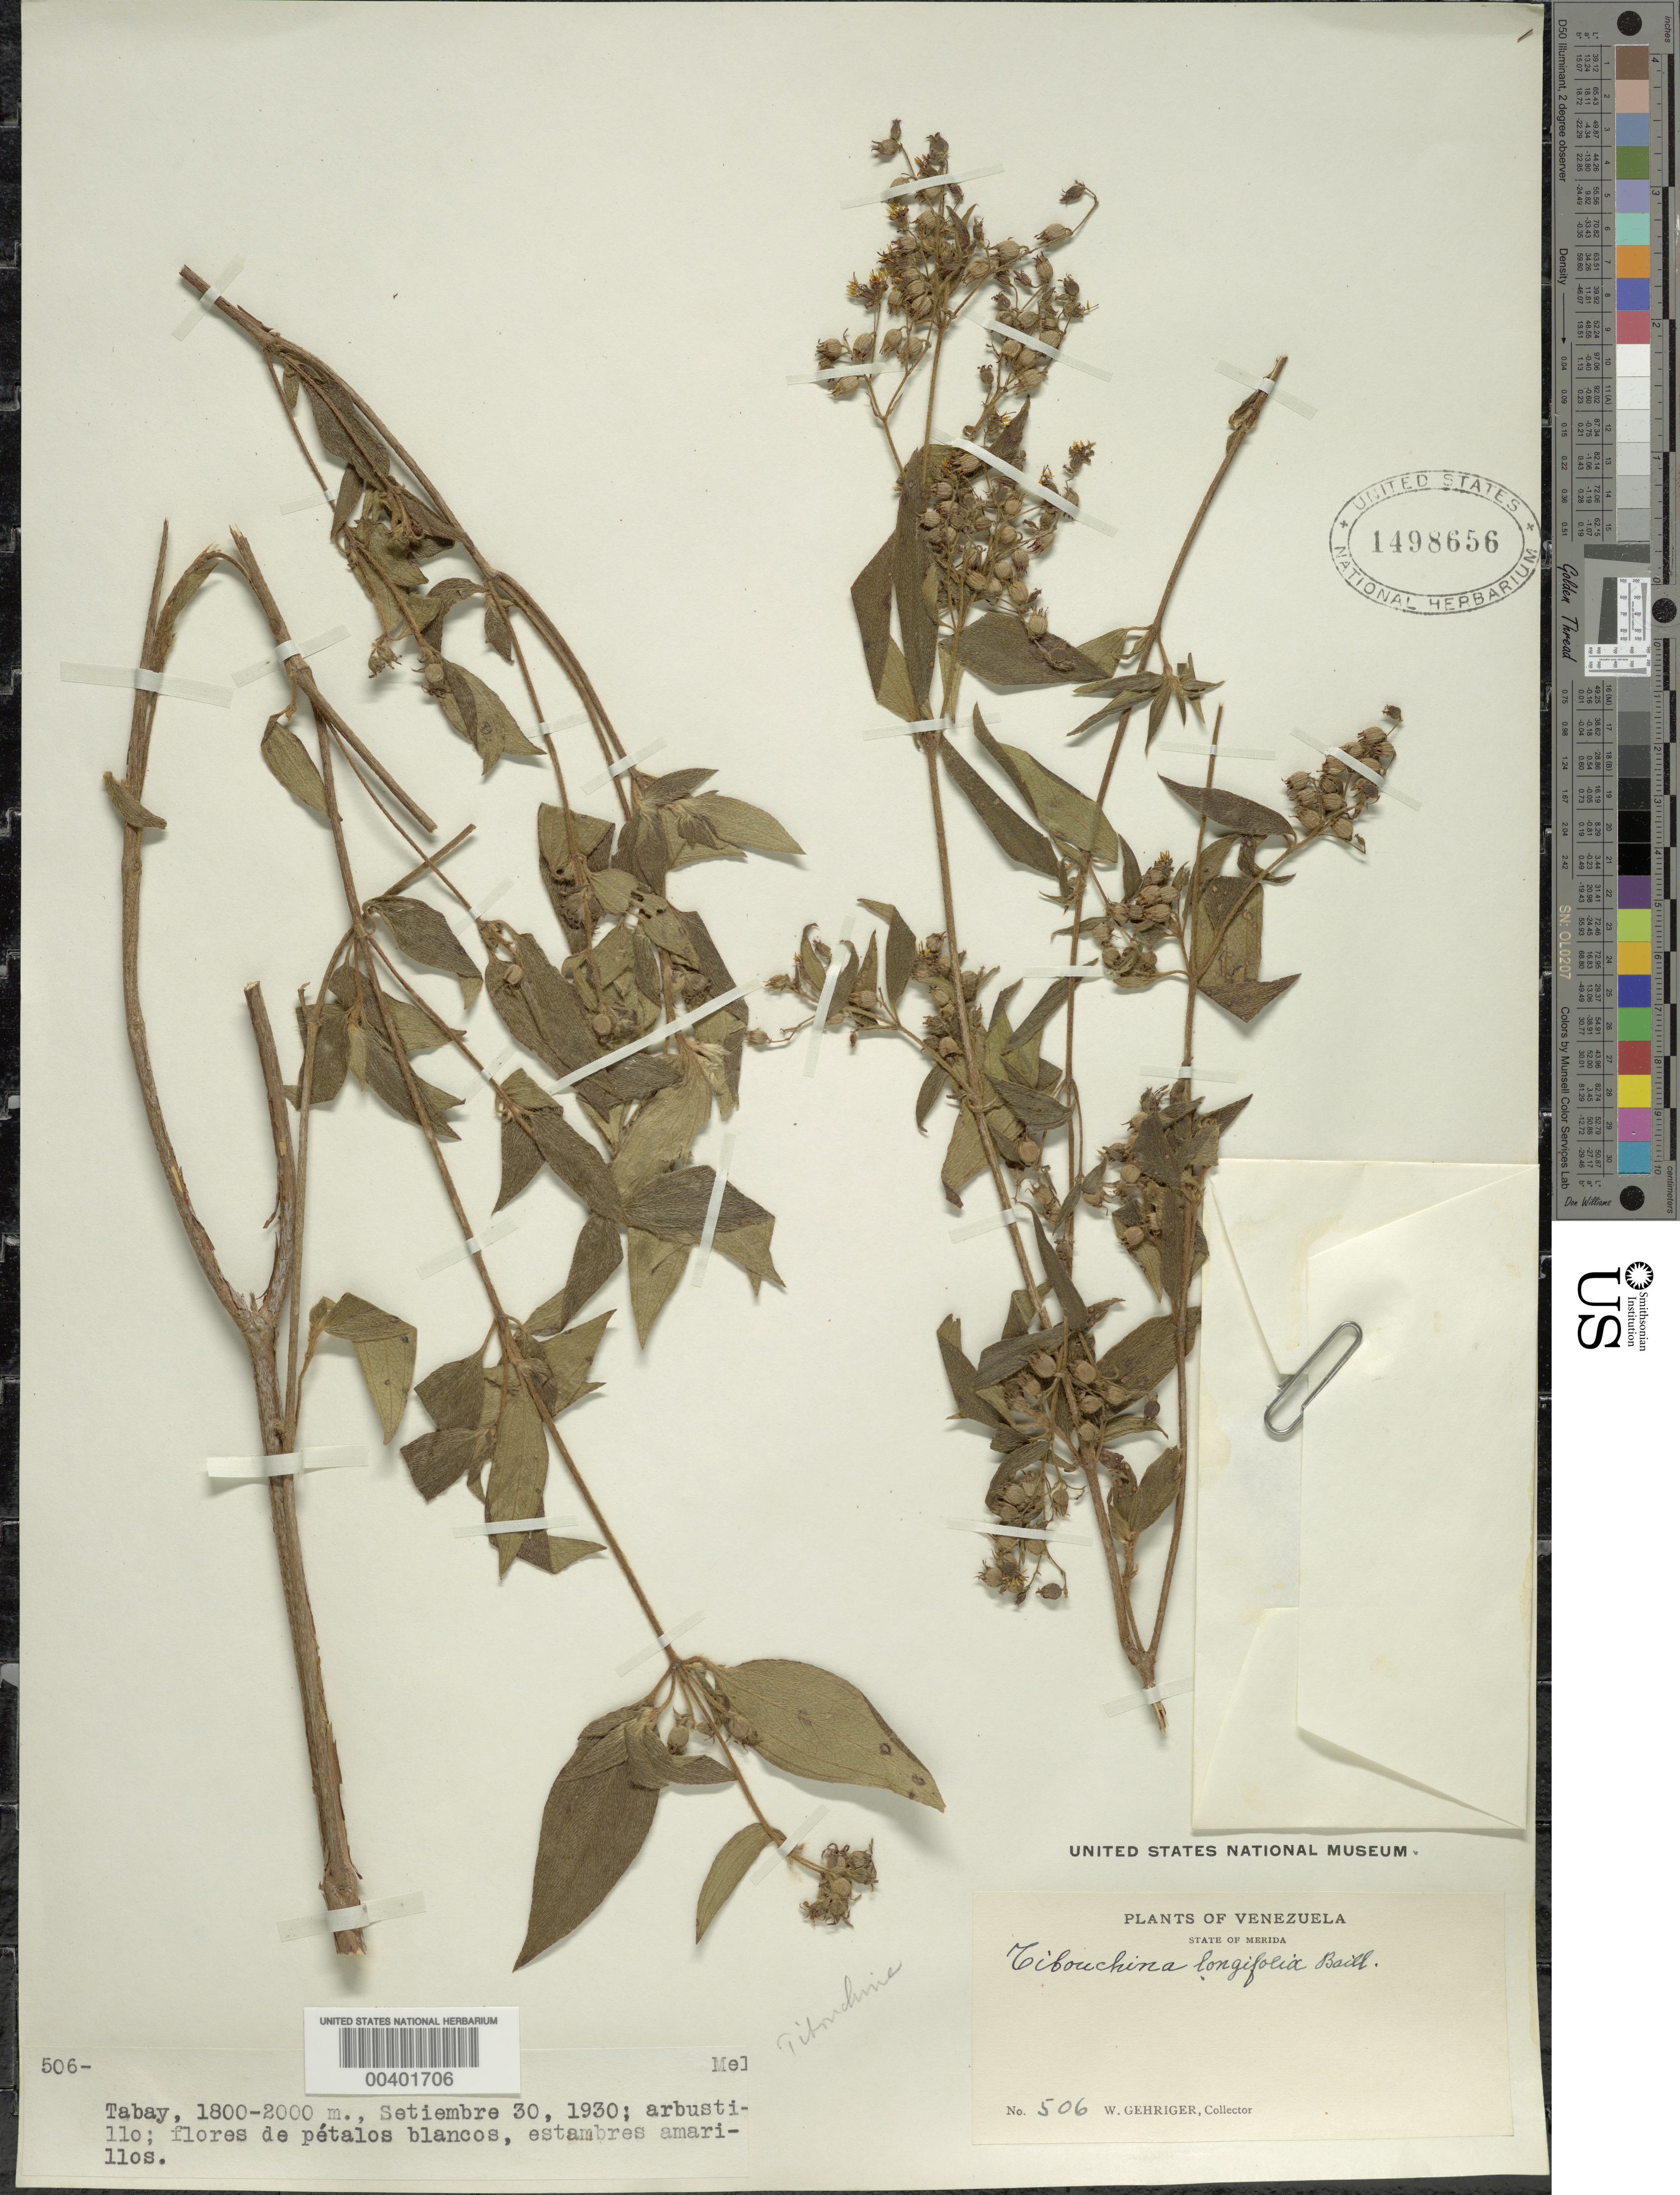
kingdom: Plantae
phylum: Tracheophyta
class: Magnoliopsida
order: Myrtales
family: Melastomataceae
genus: Chaetogastra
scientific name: Chaetogastra longifolia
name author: (Vahl) DC.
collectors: W. Gehriger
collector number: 506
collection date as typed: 30 Sep 1930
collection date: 1930-09-30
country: Venezuela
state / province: Mérida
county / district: Libertador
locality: Tabay Tabay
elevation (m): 1800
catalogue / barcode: US 1498656